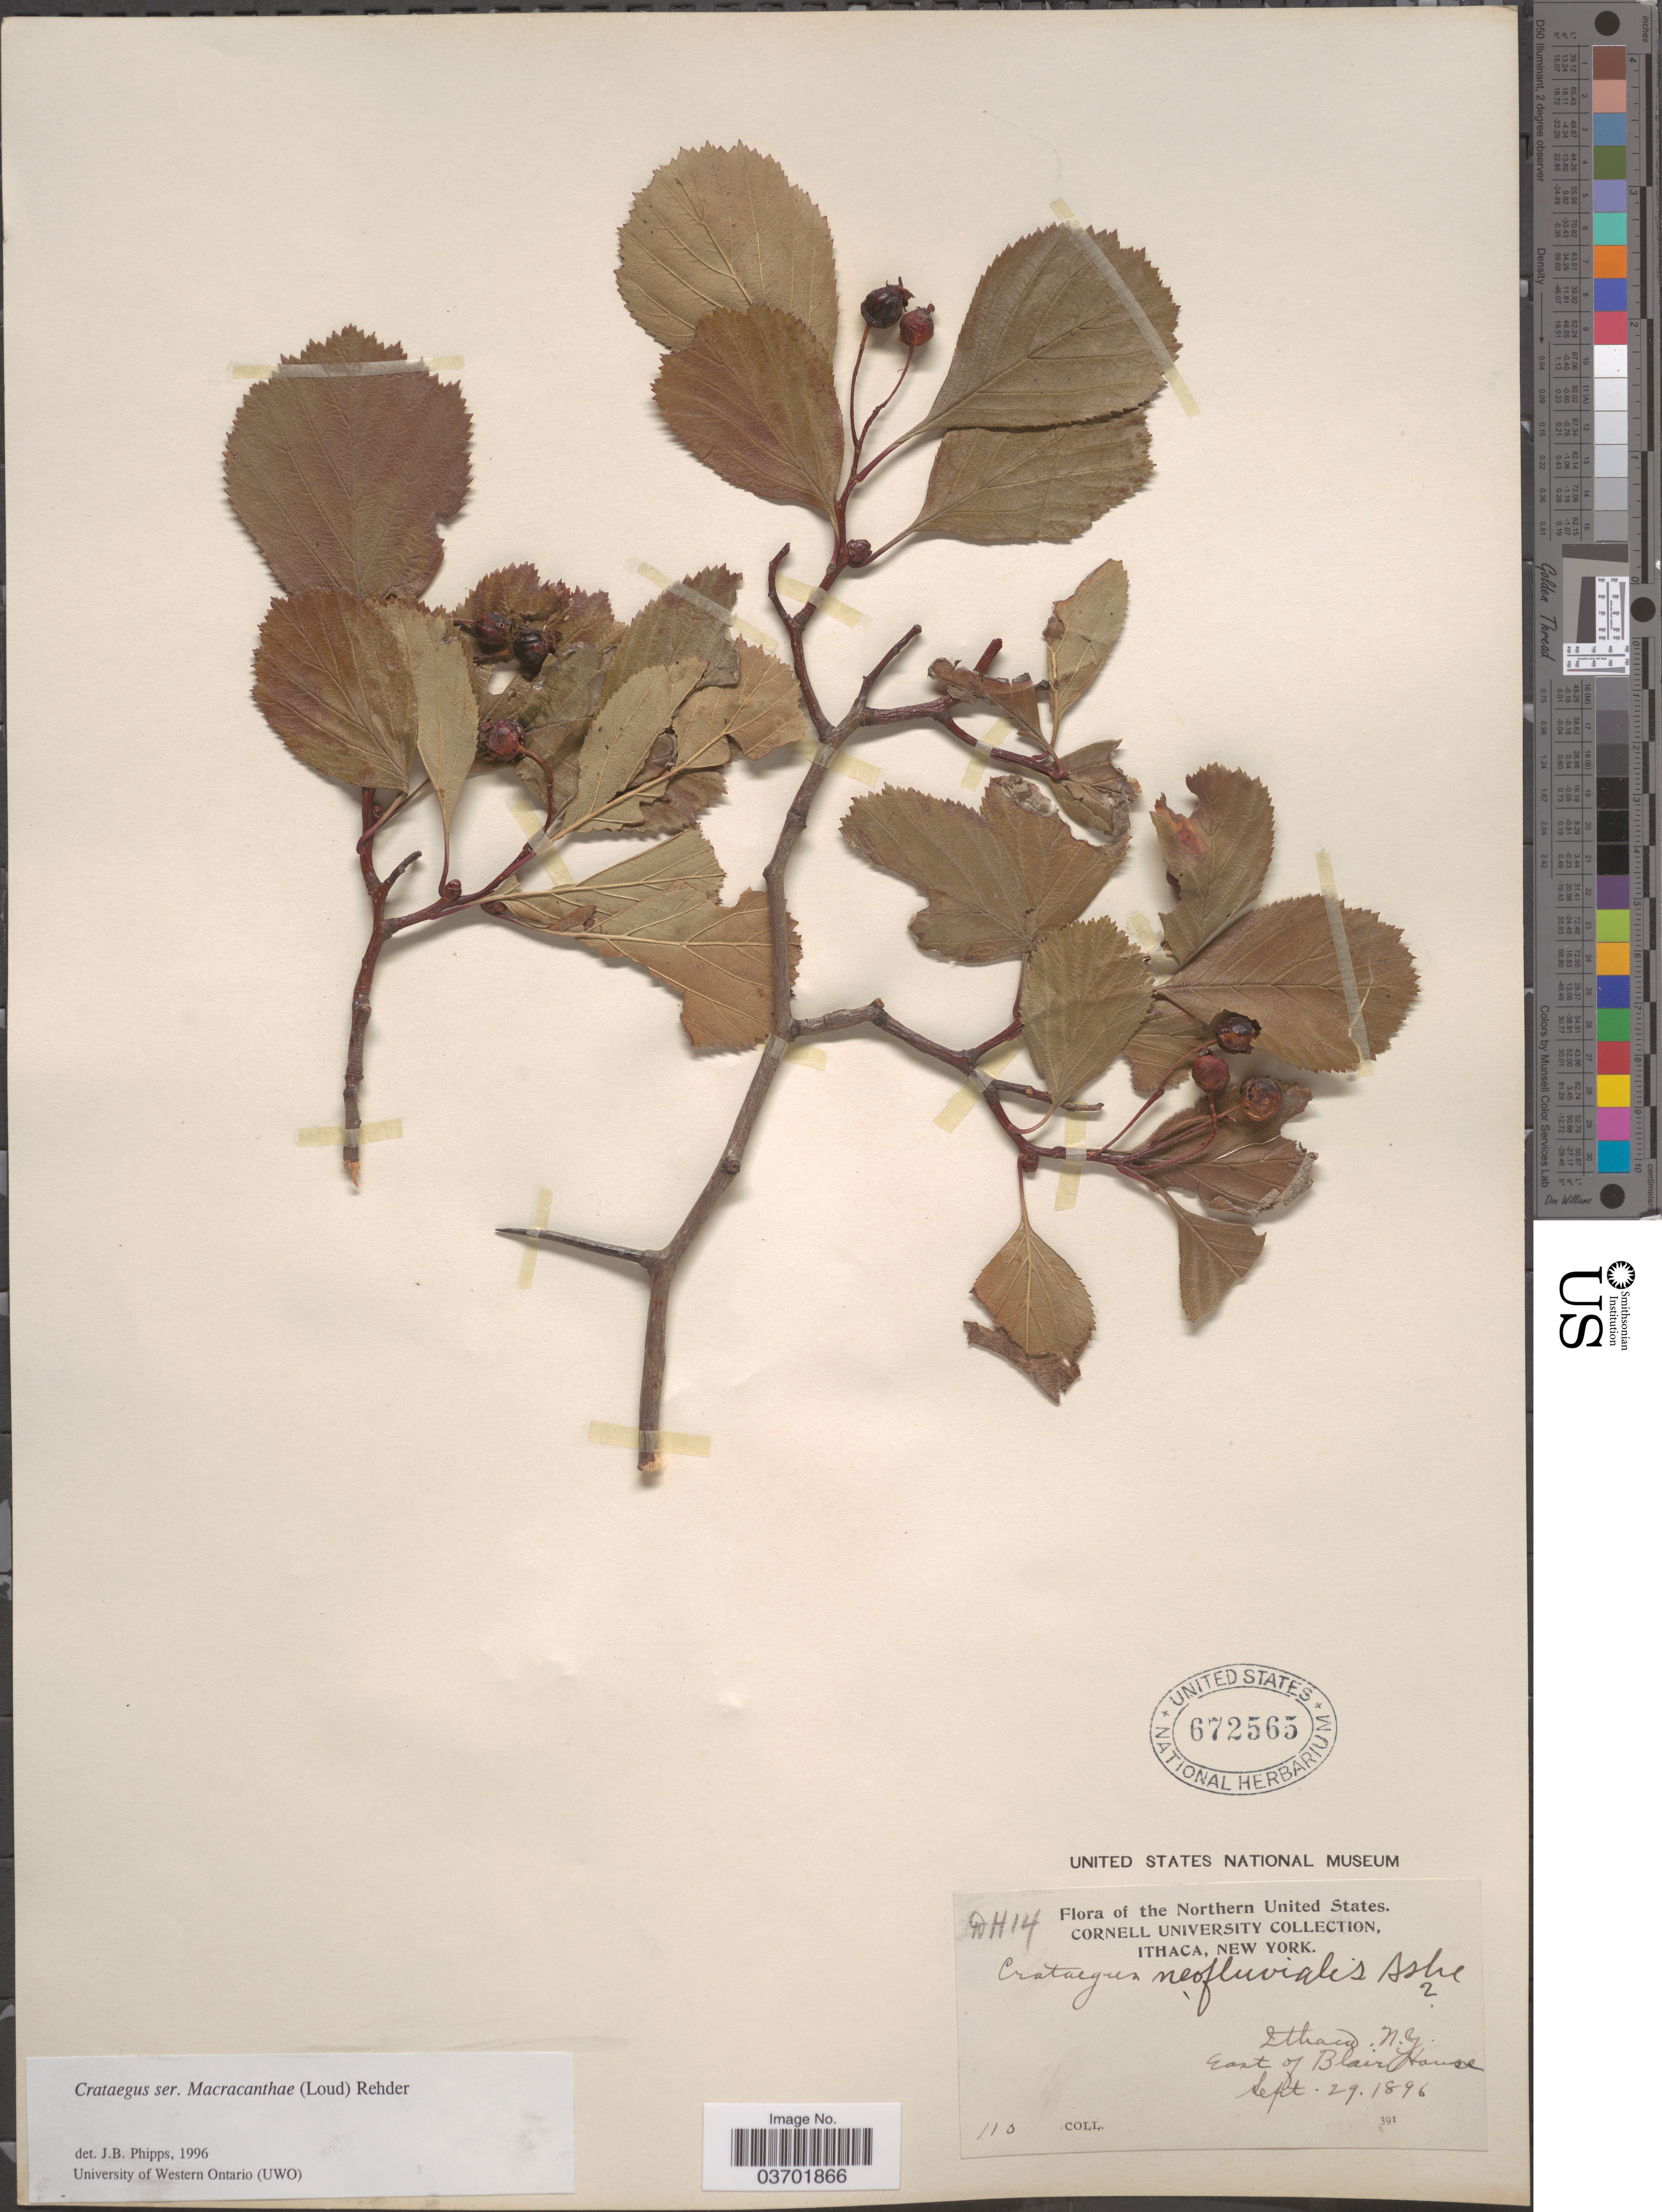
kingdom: Plantae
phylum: Tracheophyta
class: Magnoliopsida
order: Rosales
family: Rosaceae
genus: Crataegus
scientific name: Crataegus succulenta var. neofluvialis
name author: Schrad. ex Link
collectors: Cornell University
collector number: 110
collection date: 1896-09-29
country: United States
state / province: New York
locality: Northern United States. Ithaca. East of Blair House.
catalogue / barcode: US 672565